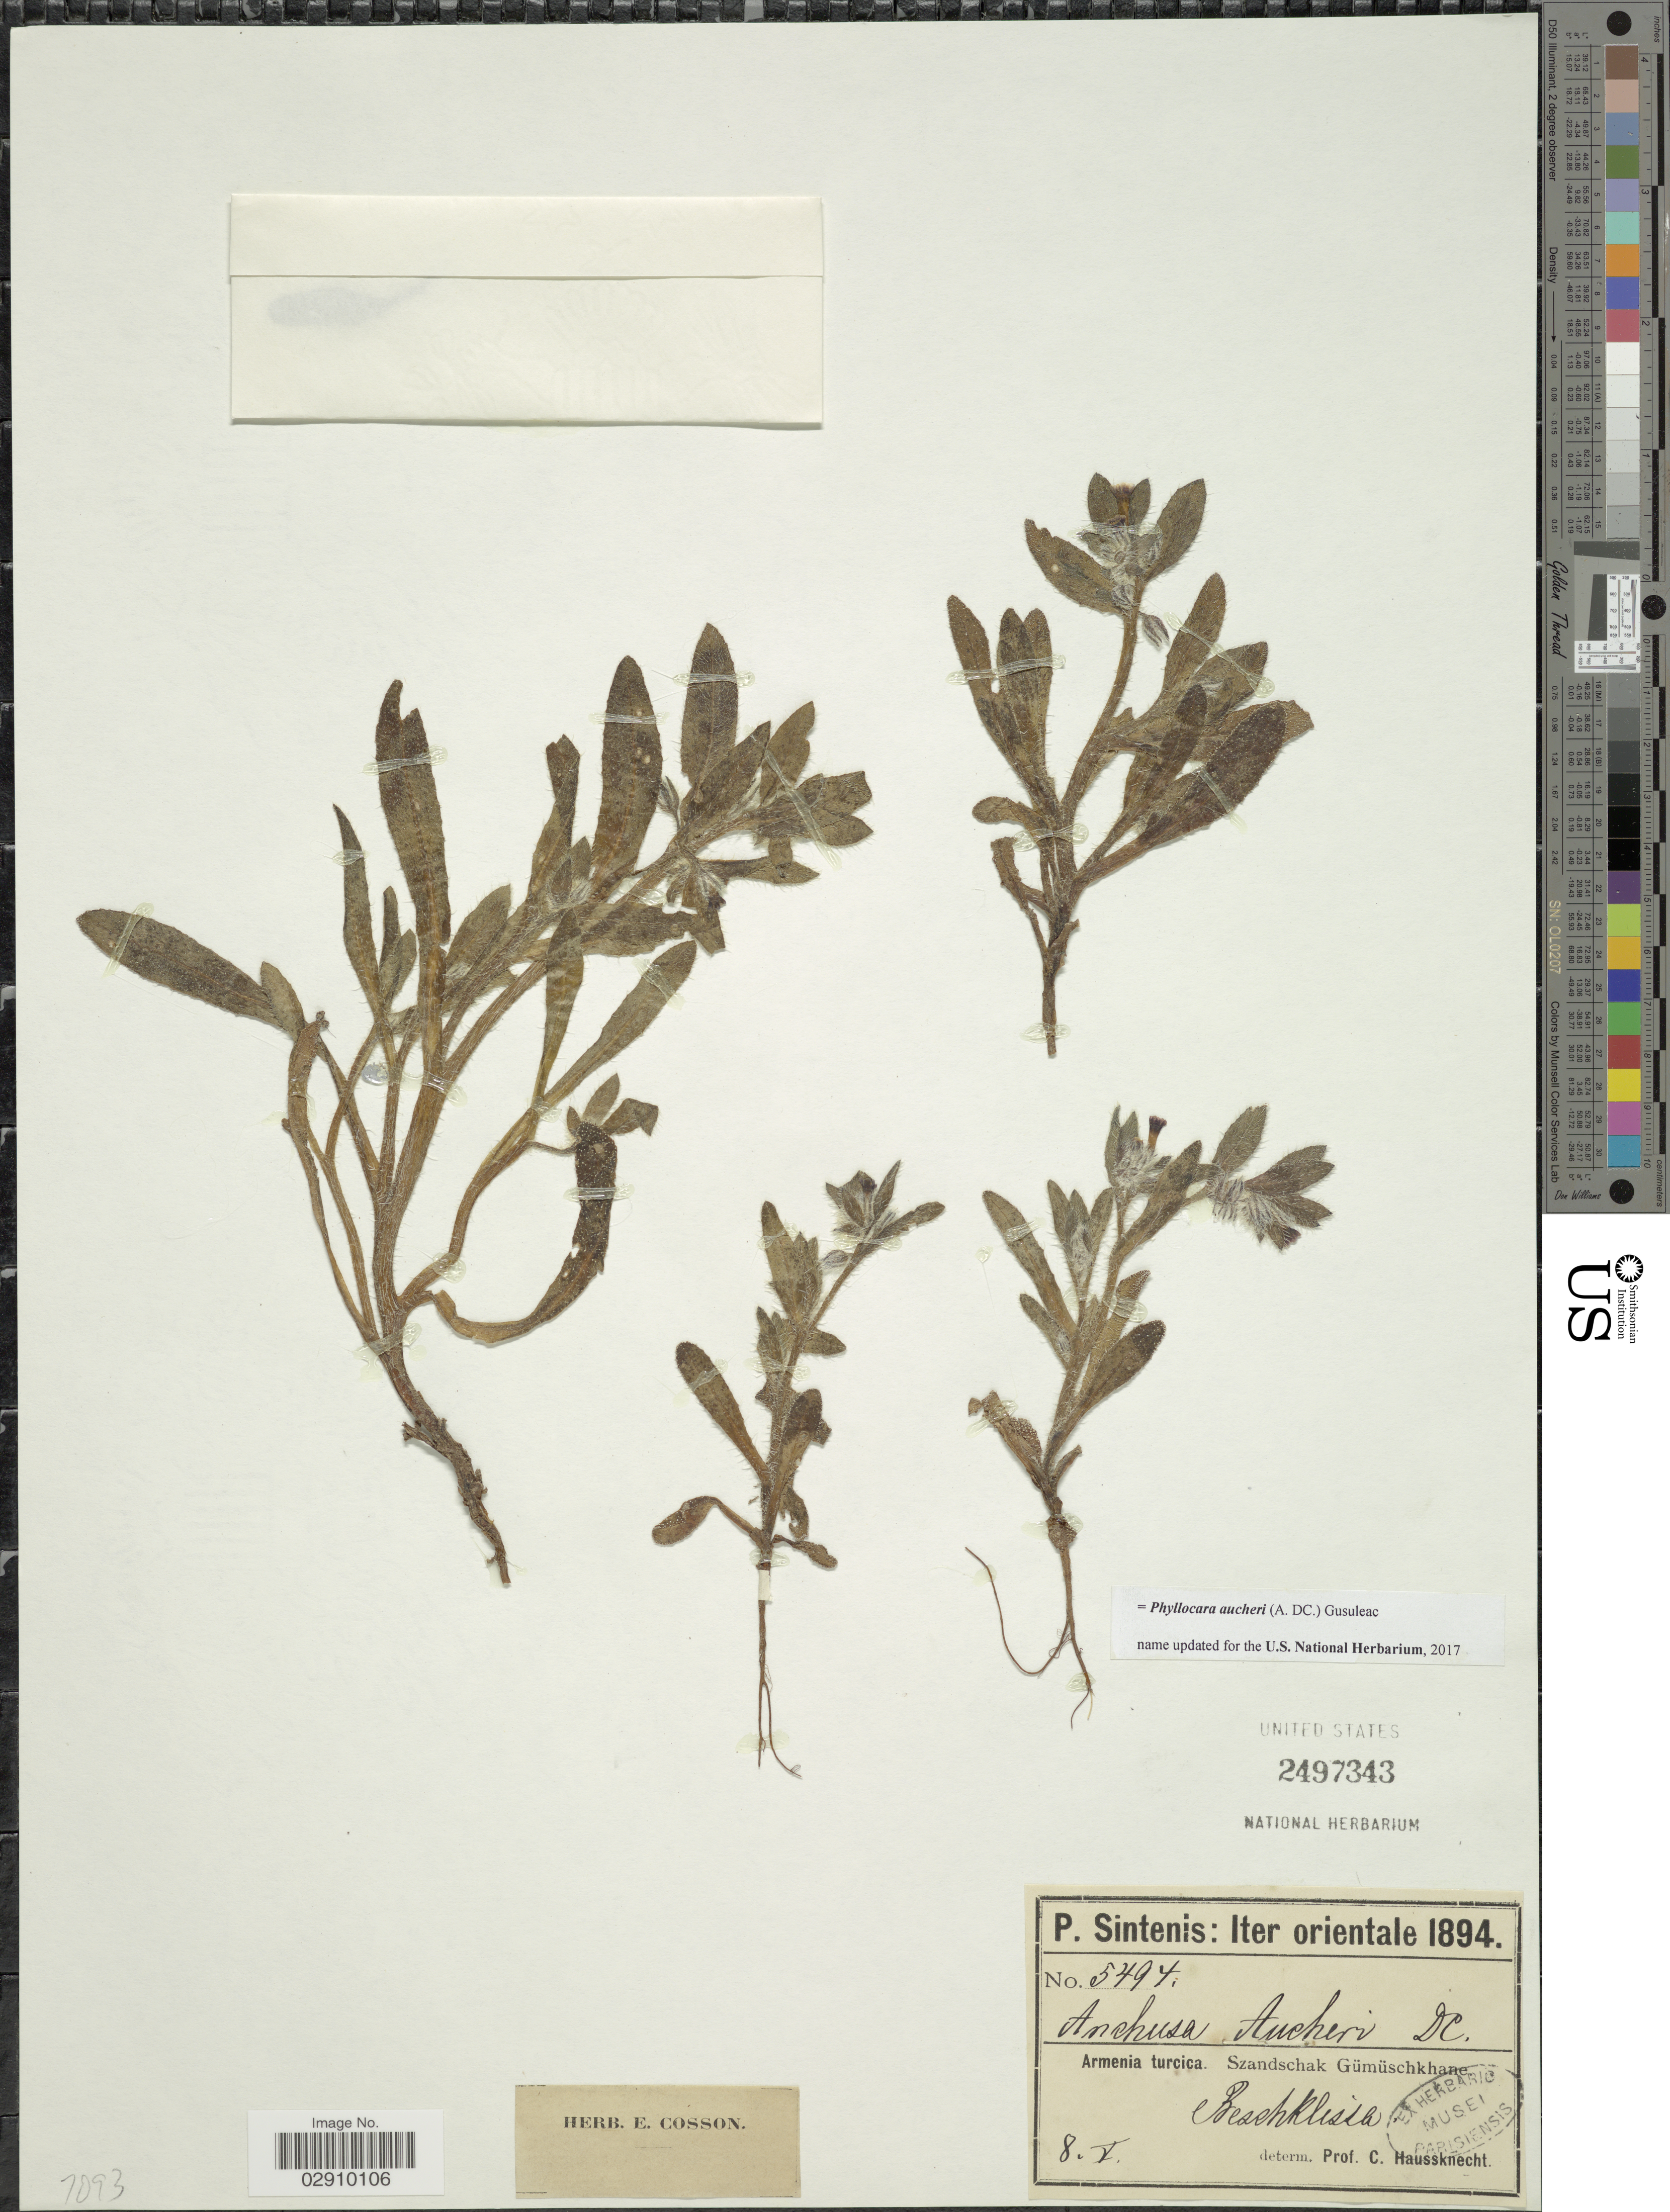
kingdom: Plantae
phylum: Tracheophyta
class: Magnoliopsida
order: Boraginales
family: Boraginaceae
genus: Phyllocara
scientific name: Phyllocara aucheri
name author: (A. DC.) Gusul.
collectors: P. Sintenis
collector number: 5494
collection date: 1894-05-08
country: Turkey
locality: Iter orientale, Armenia turcica: Szandschak Gümüschkhane. Reschklisia [interpreted].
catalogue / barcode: US 2497343